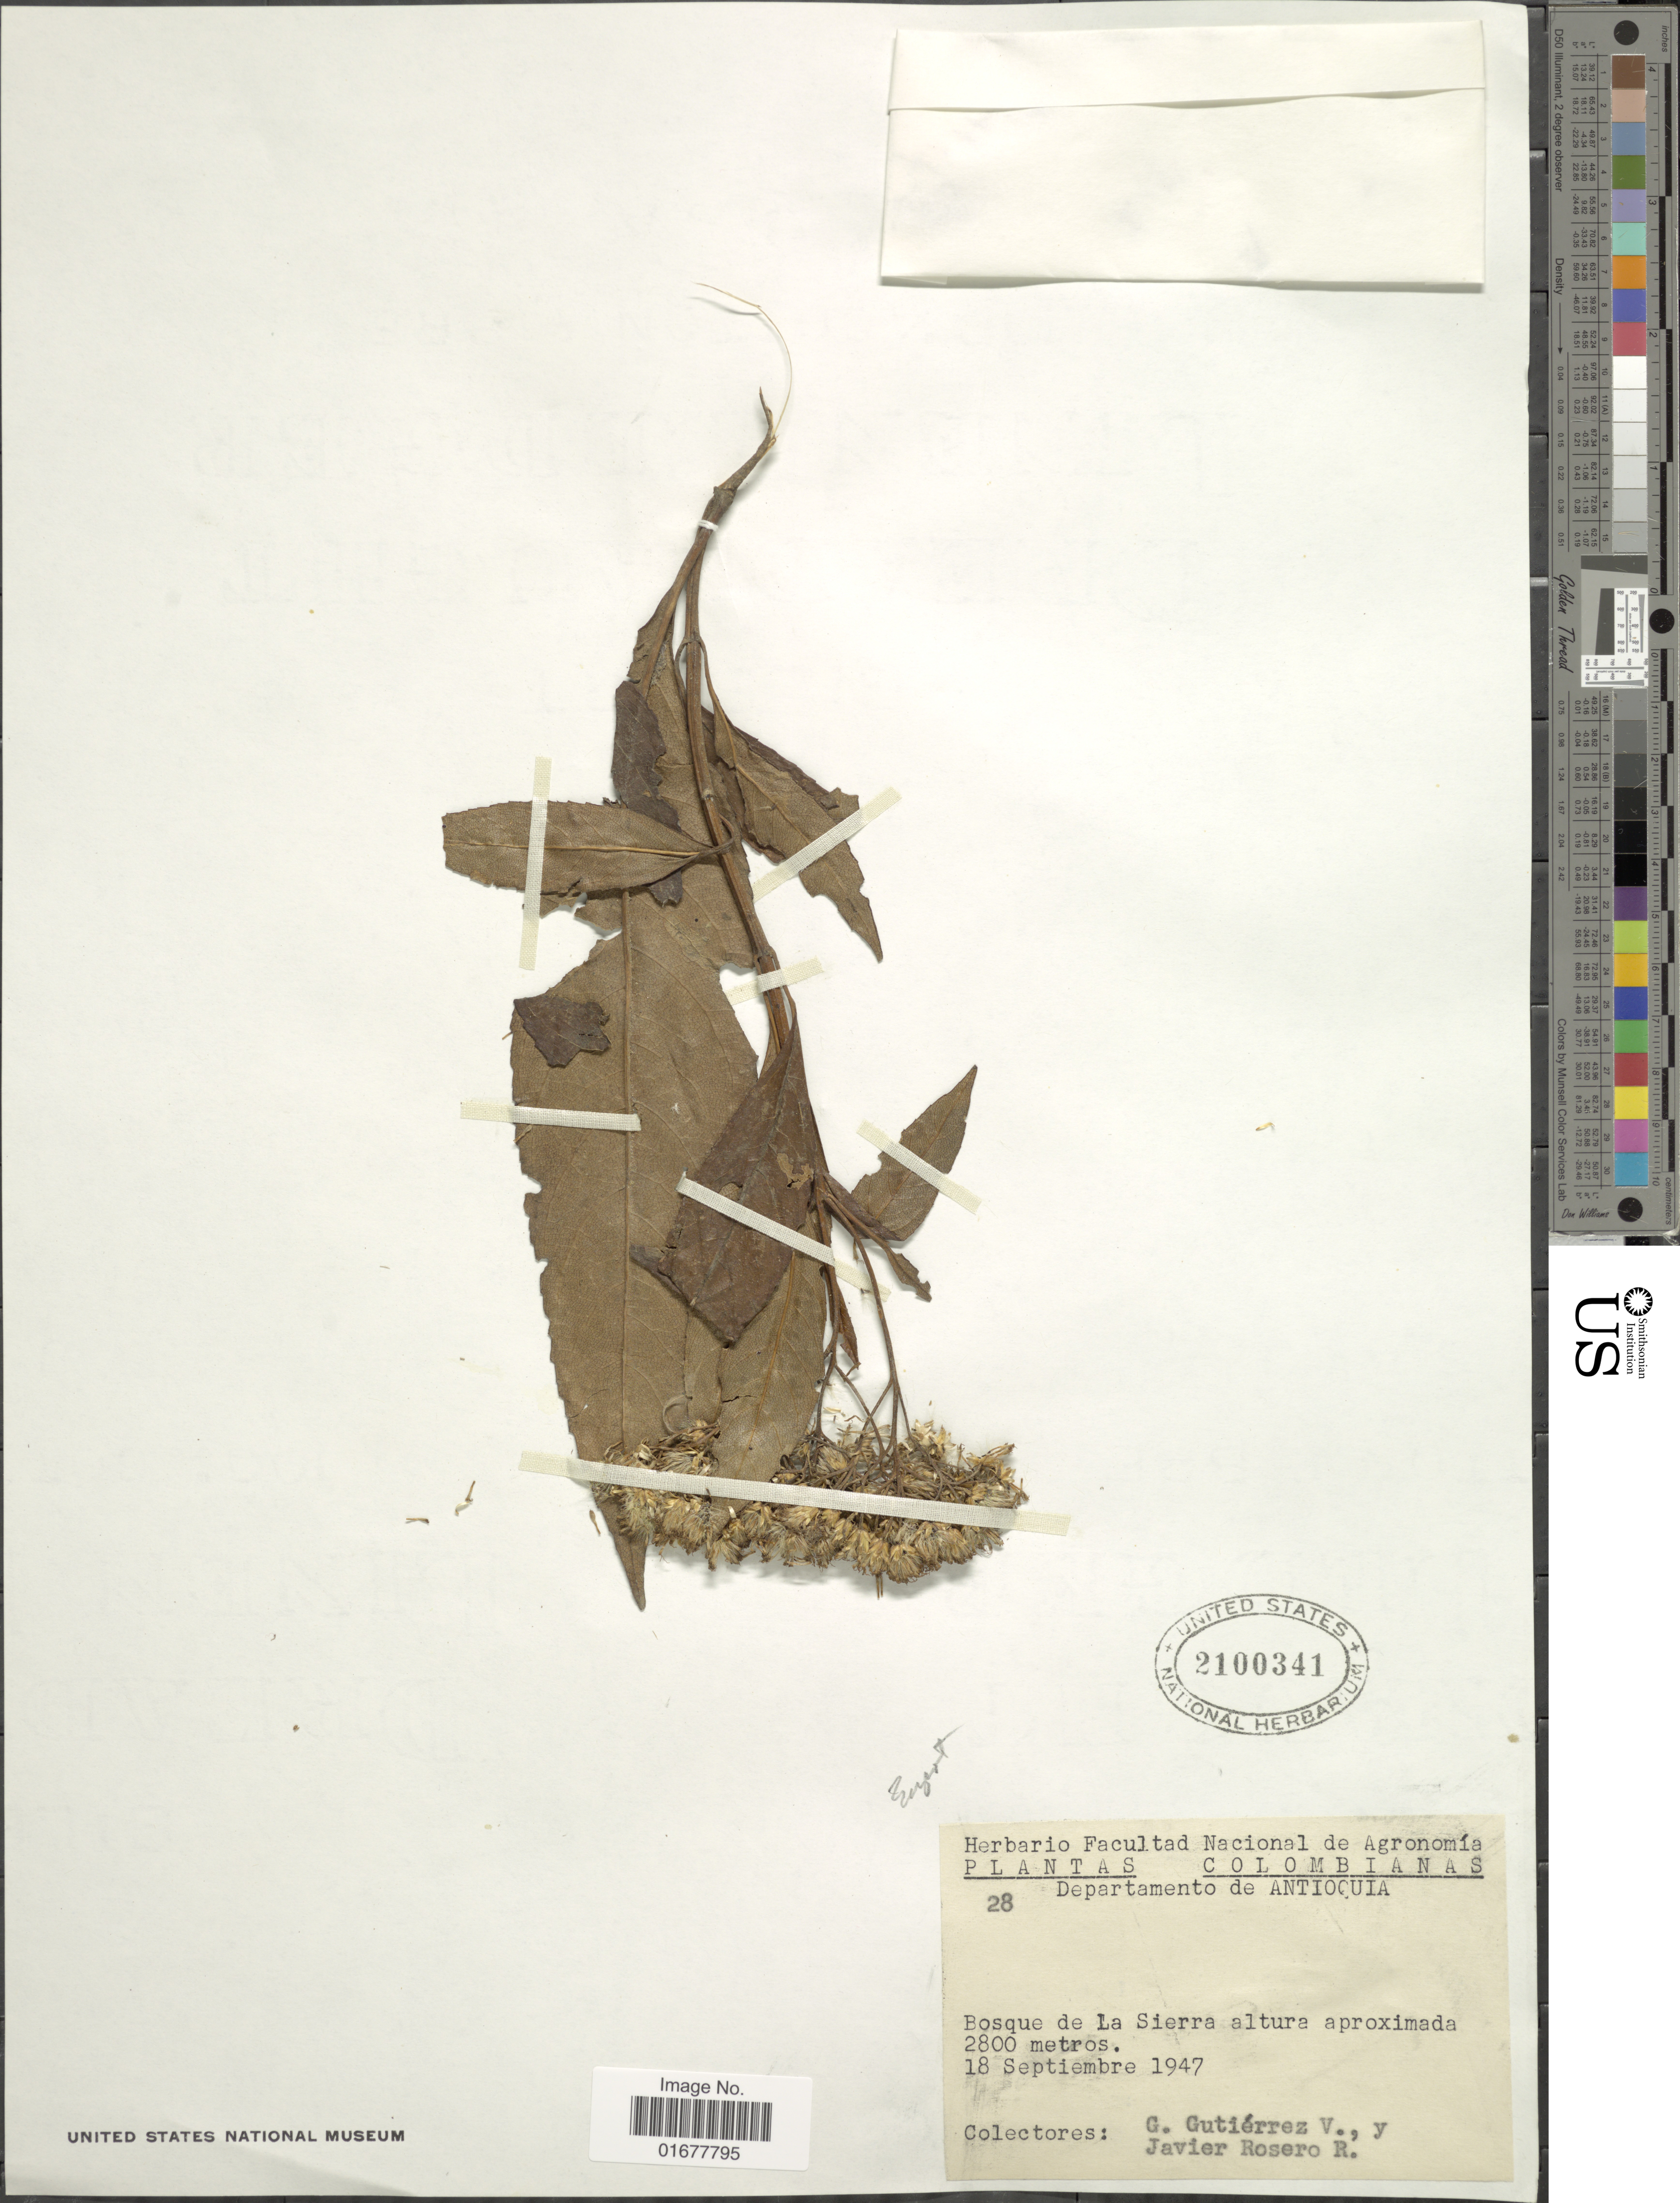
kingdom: Plantae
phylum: Tracheophyta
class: Magnoliopsida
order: Asterales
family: Asteraceae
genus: Ageratina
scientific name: Ageratina sp.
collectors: G. Gutiérrez V. & J. Rosero R.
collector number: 28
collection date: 1947-09-18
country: Colombia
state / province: Antioquia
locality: Bosque de La Sierra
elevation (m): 2800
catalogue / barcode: US 2100341